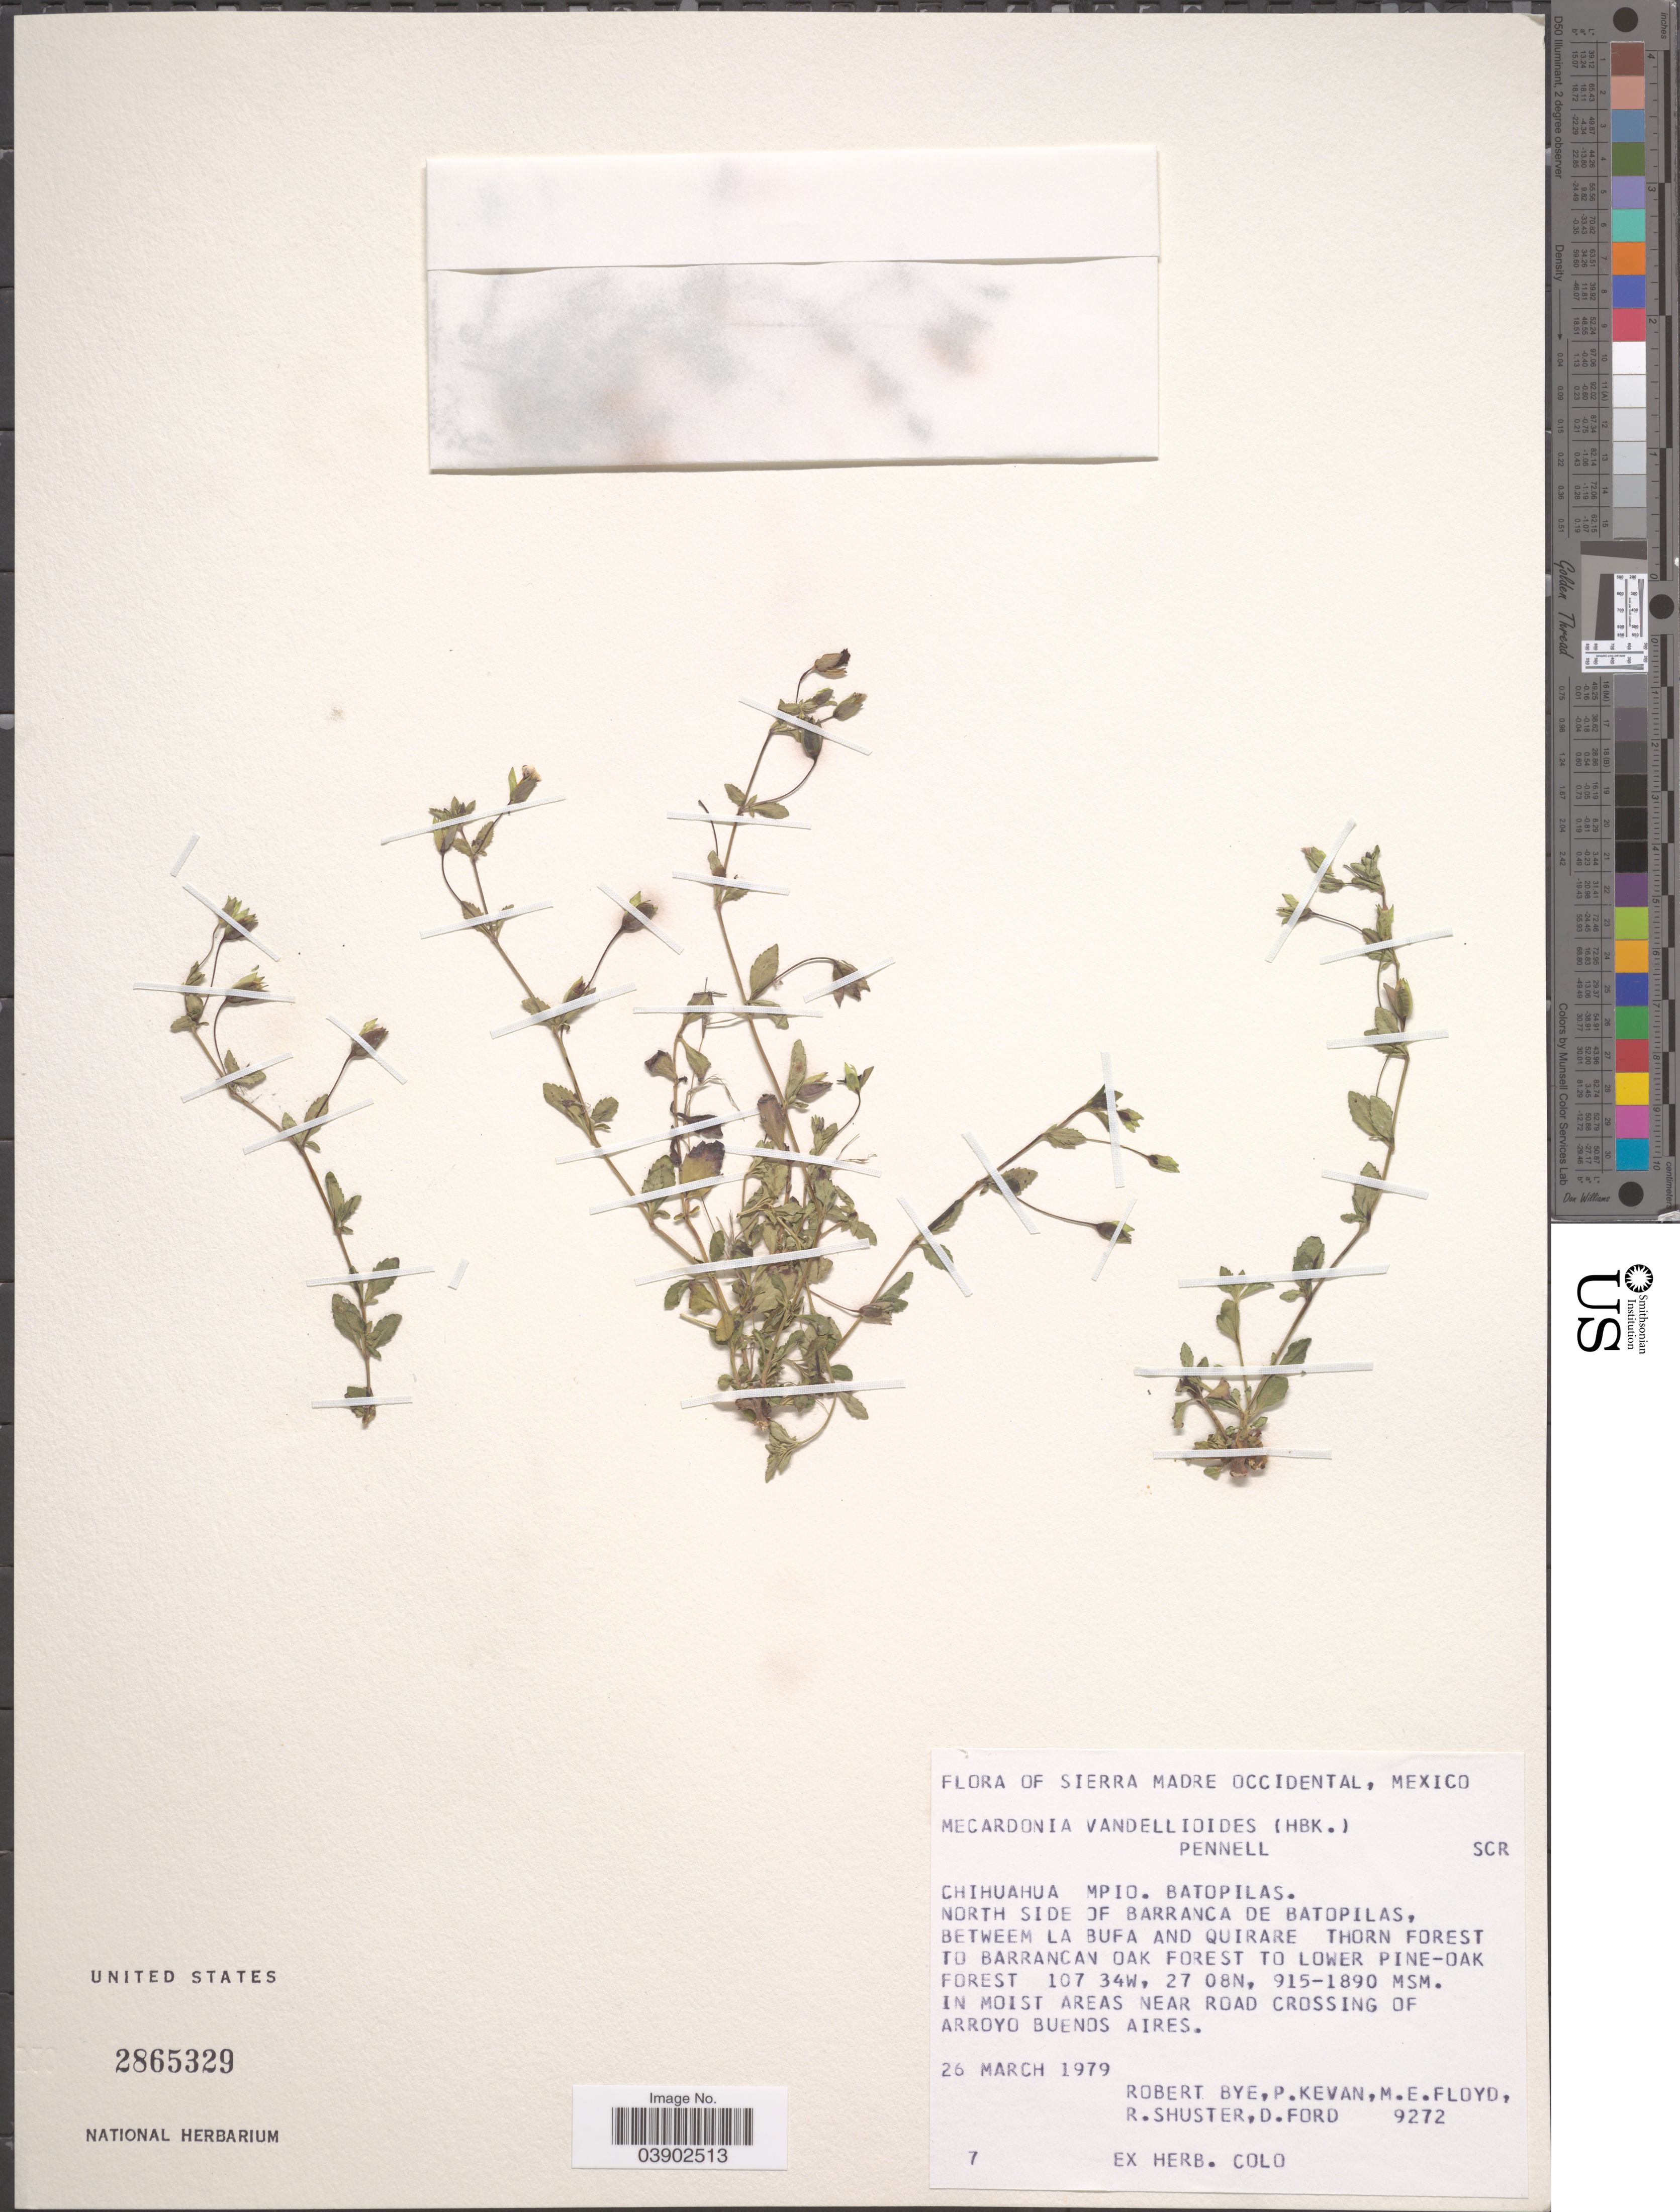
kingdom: Plantae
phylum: Tracheophyta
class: Magnoliopsida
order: Lamiales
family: Plantaginaceae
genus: Mecardonia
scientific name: Mecardonia procumbens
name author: (Mill.) Small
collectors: R. A. Bye, Kevan, P., Floyd, M. E., Shuster, R. & D. Ford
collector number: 9272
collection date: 1979-03-26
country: Mexico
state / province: Chihuahua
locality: Sierra Madre Occidental. Mpio. Batopilas. North side of Barranca de Batopilas, between La Bufa and Quirare Thorn Forest to Barrancan Oak Forest to Lower Pine-Oak Forest.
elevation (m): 915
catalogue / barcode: US 2865329